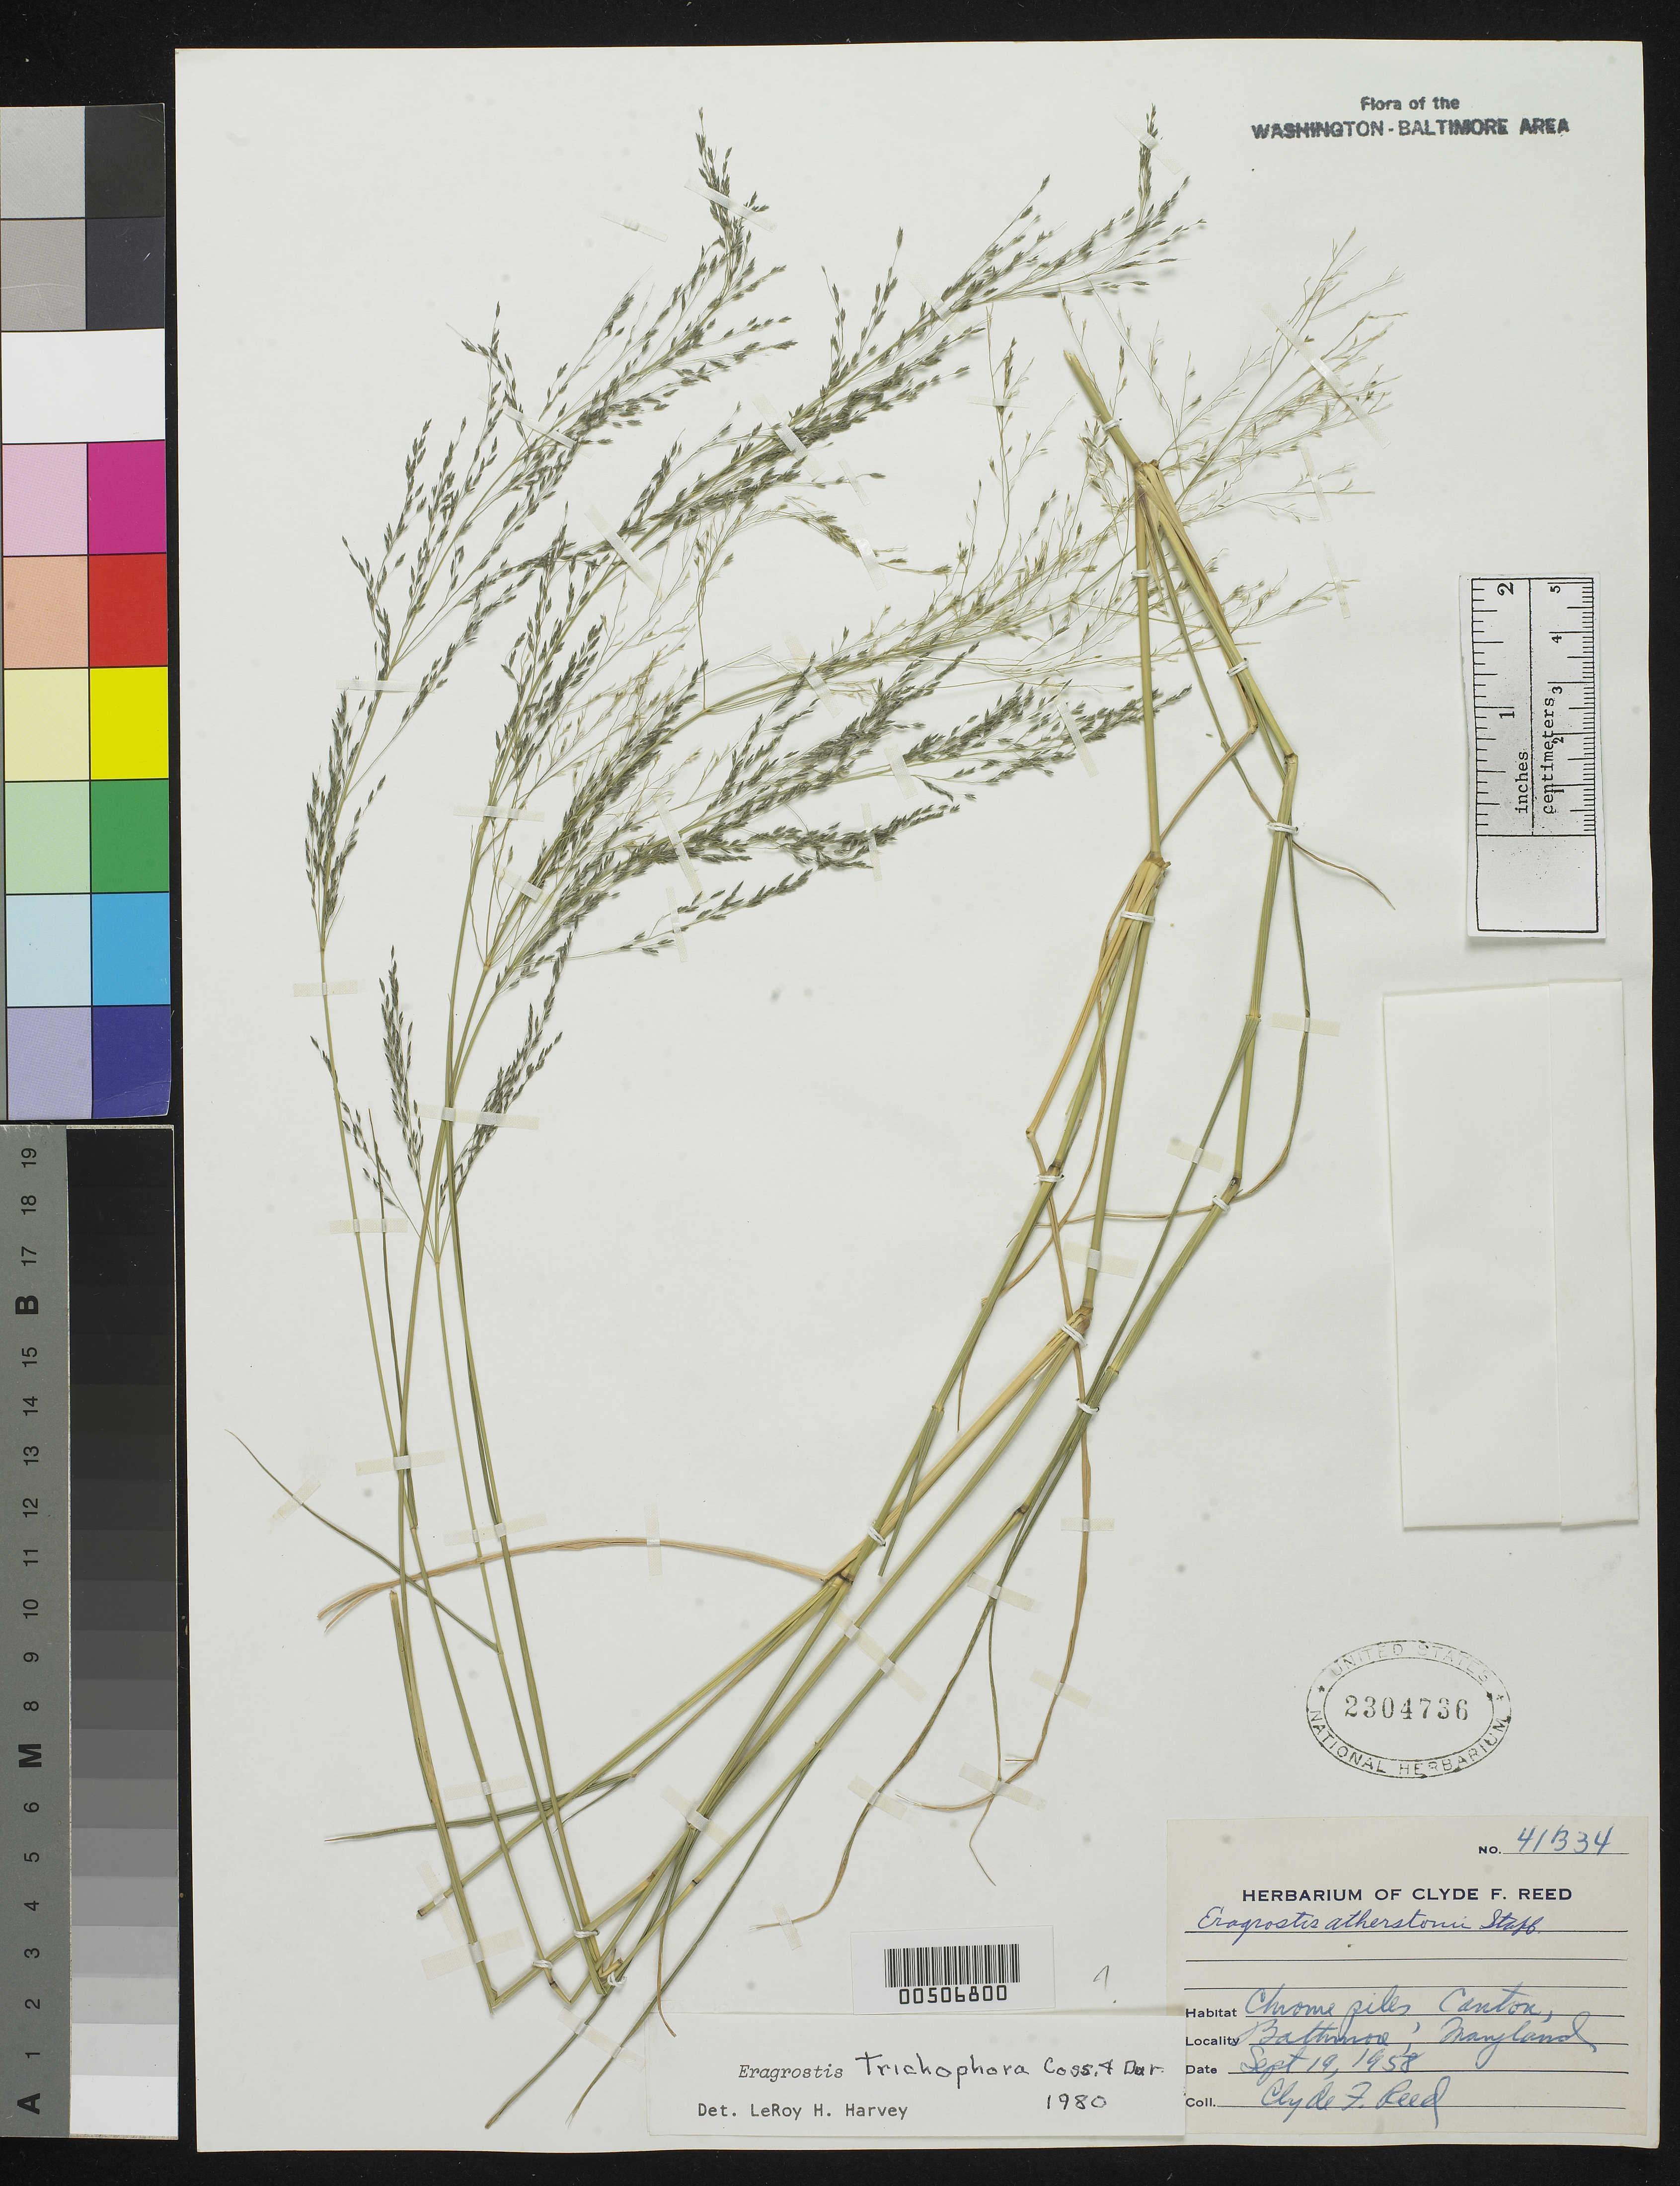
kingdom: Plantae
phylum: Tracheophyta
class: Liliopsida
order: Poales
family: Poaceae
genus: Eragrostis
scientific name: Eragrostis trichophora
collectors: C. F. Reed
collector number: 41334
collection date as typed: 19 Sep 1958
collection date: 1958-09-19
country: United States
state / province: Maryland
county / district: City of Baltimore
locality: Canton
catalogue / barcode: US 2304736